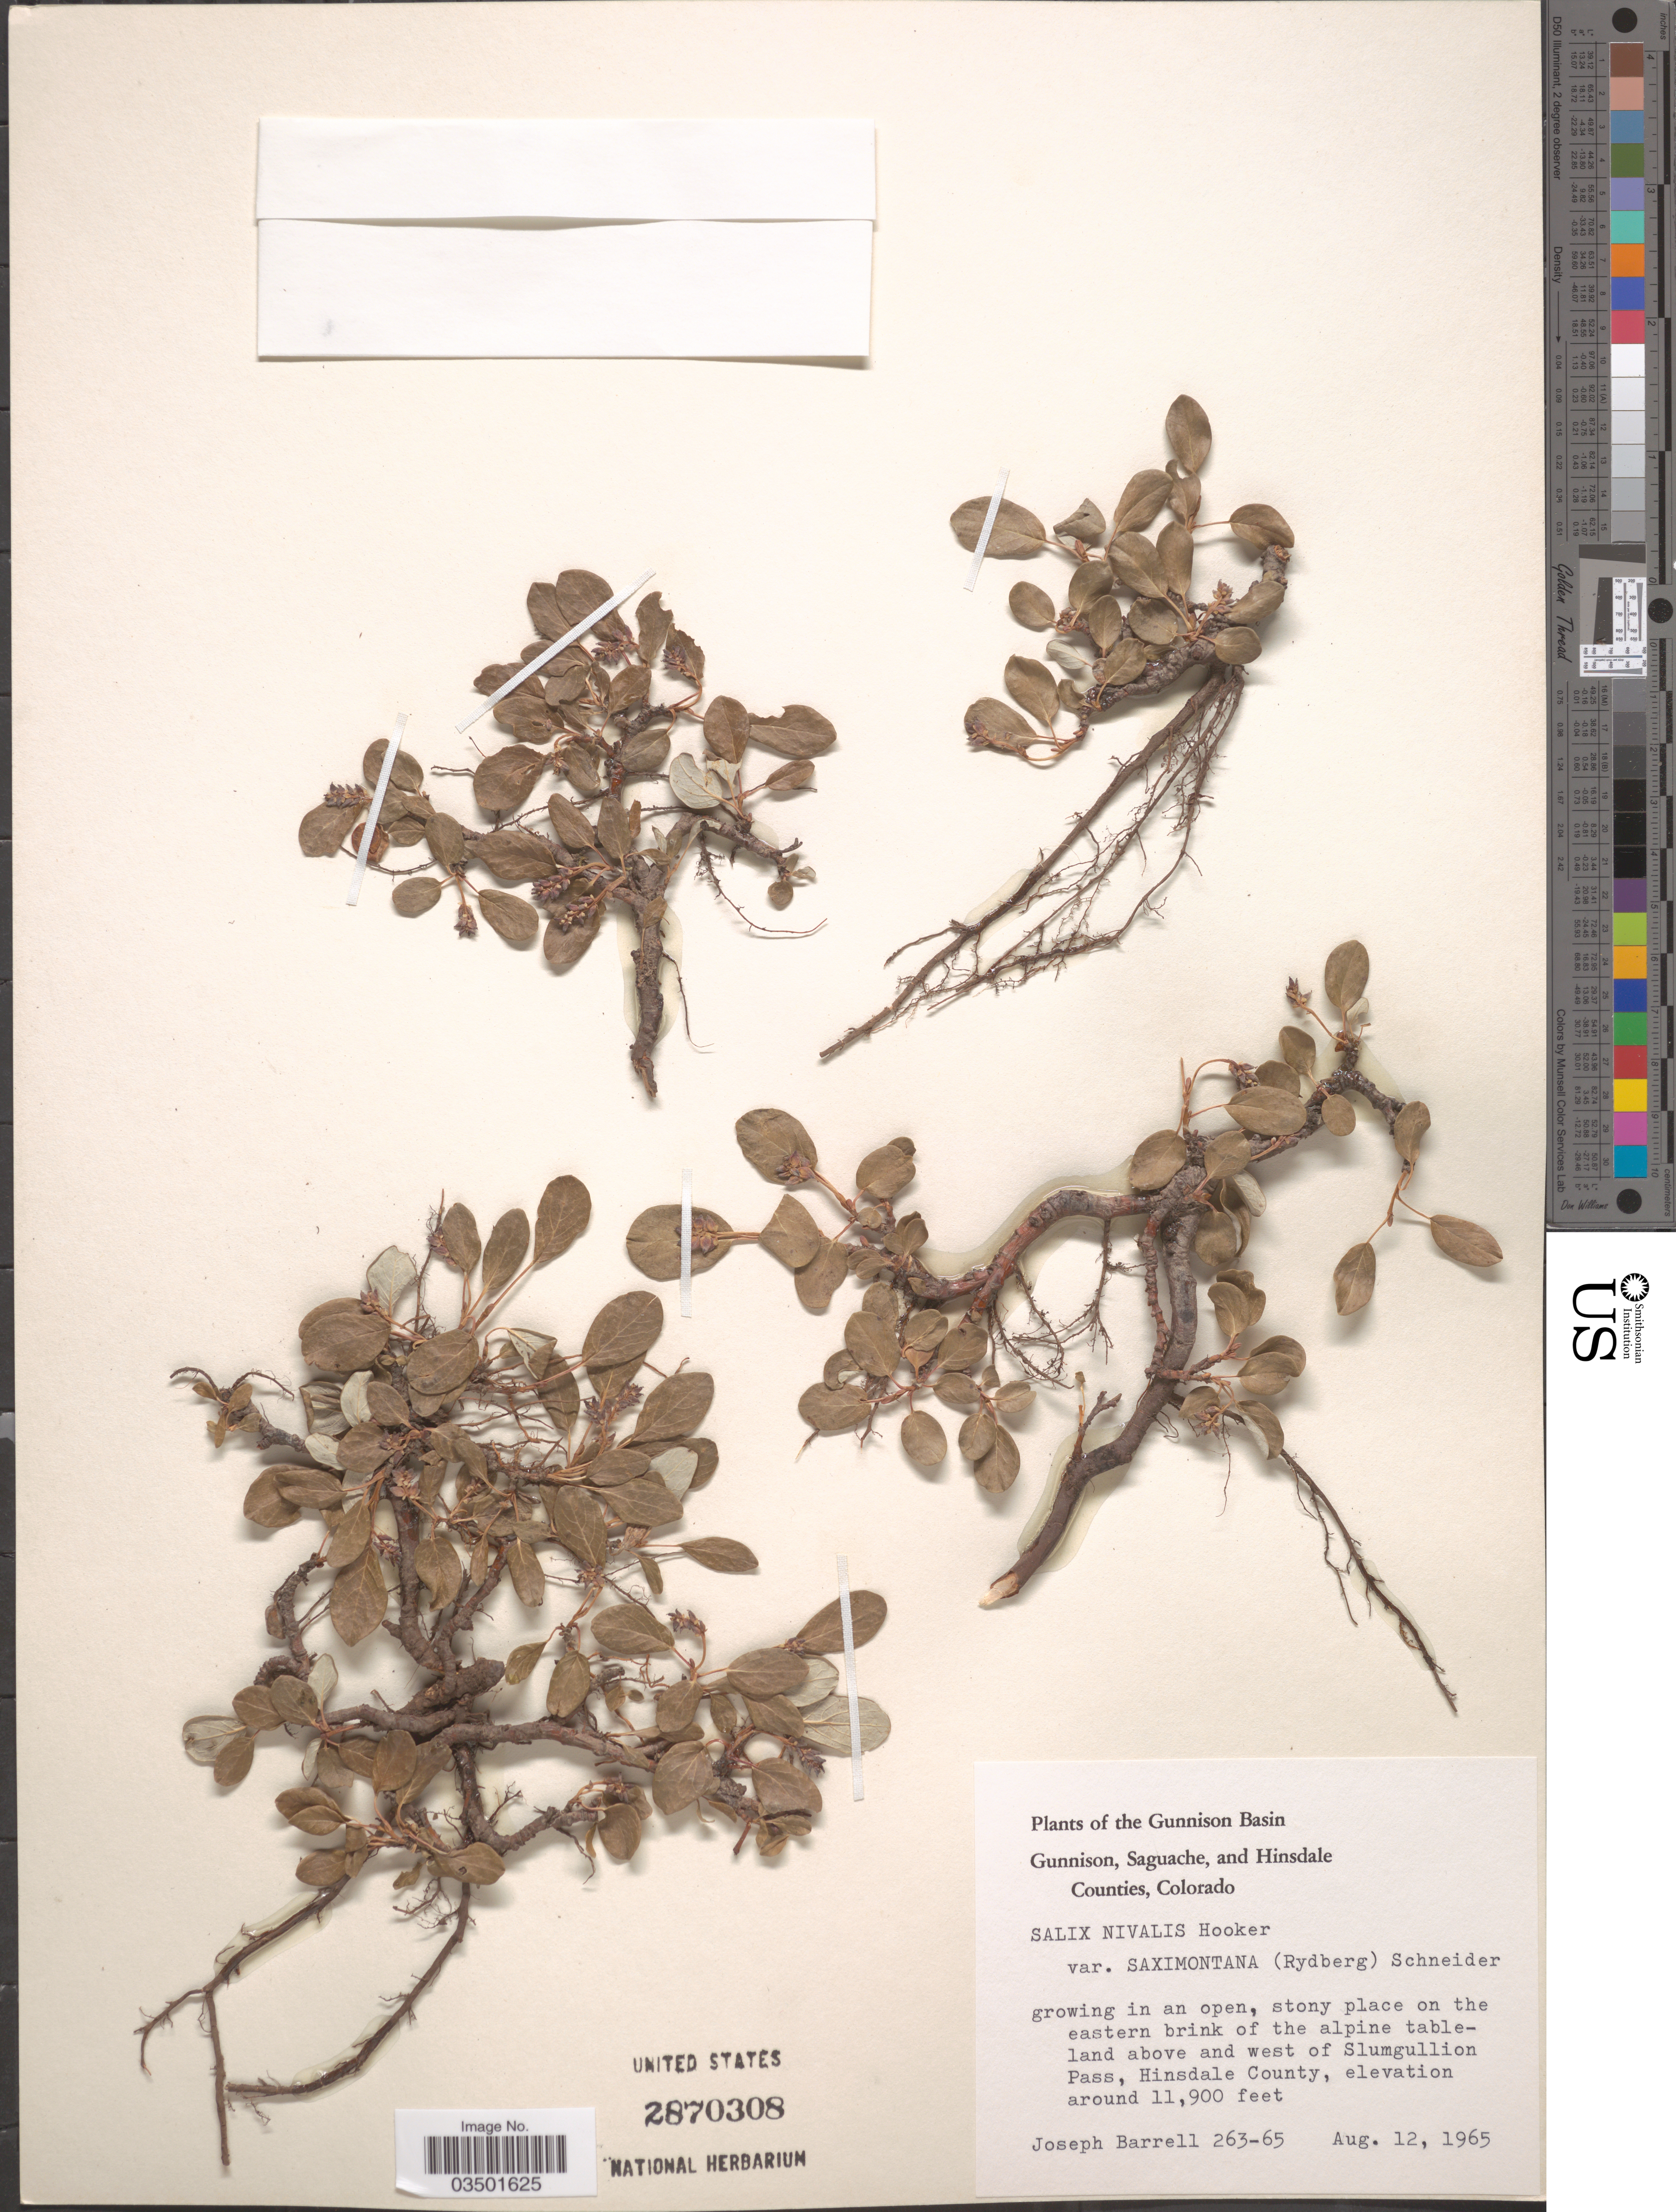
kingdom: Plantae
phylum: Tracheophyta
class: Magnoliopsida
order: Malpighiales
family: Salicaceae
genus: Salix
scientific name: Salix nivalis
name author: Hook.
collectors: J. Barrell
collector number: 263-65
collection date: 1965-08-12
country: United States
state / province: Colorado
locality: The Gunnison Basin. Stony place on the eastern brink of the alpine tableland above and west of Slumgullion Pass, Hinsdale County.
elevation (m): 3627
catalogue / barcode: US 2870308